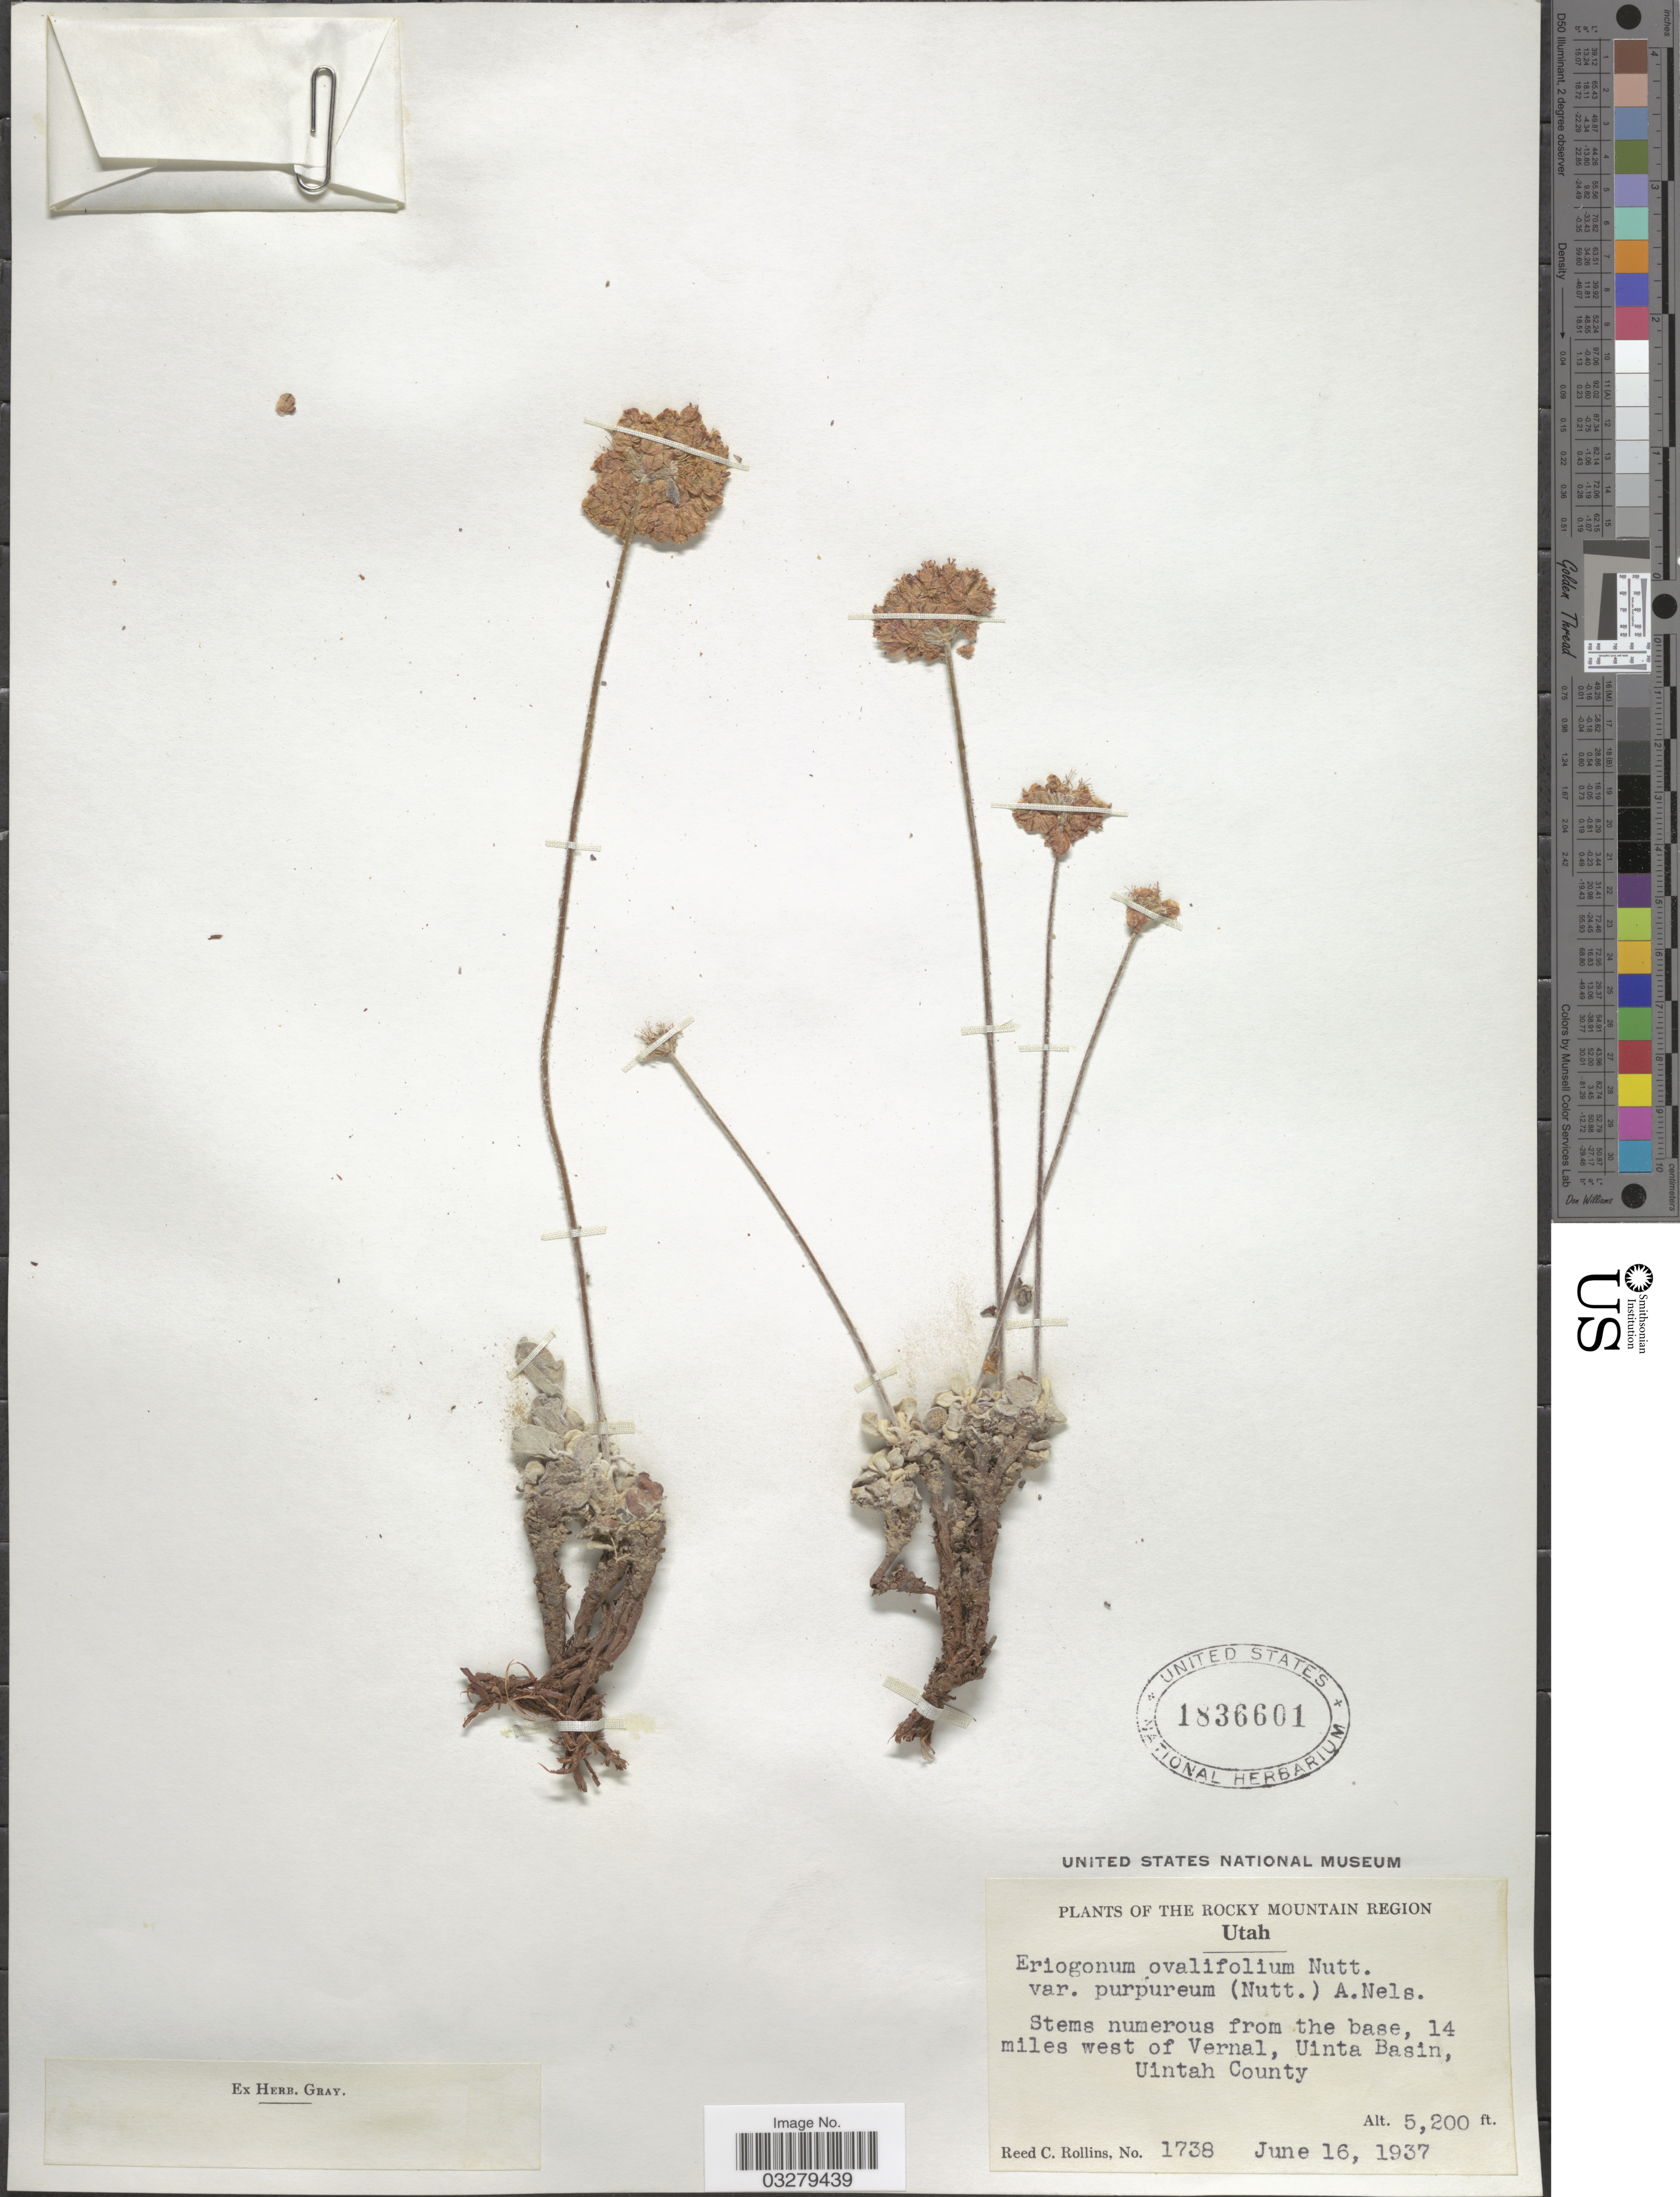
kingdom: Plantae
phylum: Tracheophyta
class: Magnoliopsida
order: Caryophyllales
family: Polygonaceae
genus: Eriogonum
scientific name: Eriogonum ovalifolium var. purpureum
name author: (Nutt.) Durand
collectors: R. C. Rollins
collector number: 1738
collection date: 1937-06-16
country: United States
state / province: Utah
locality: Rocky Mountain Region, Stems numerous from the base, 14 miles west of Vernal, Uinta Basin, Uintah County.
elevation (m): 1585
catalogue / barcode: US 1836601